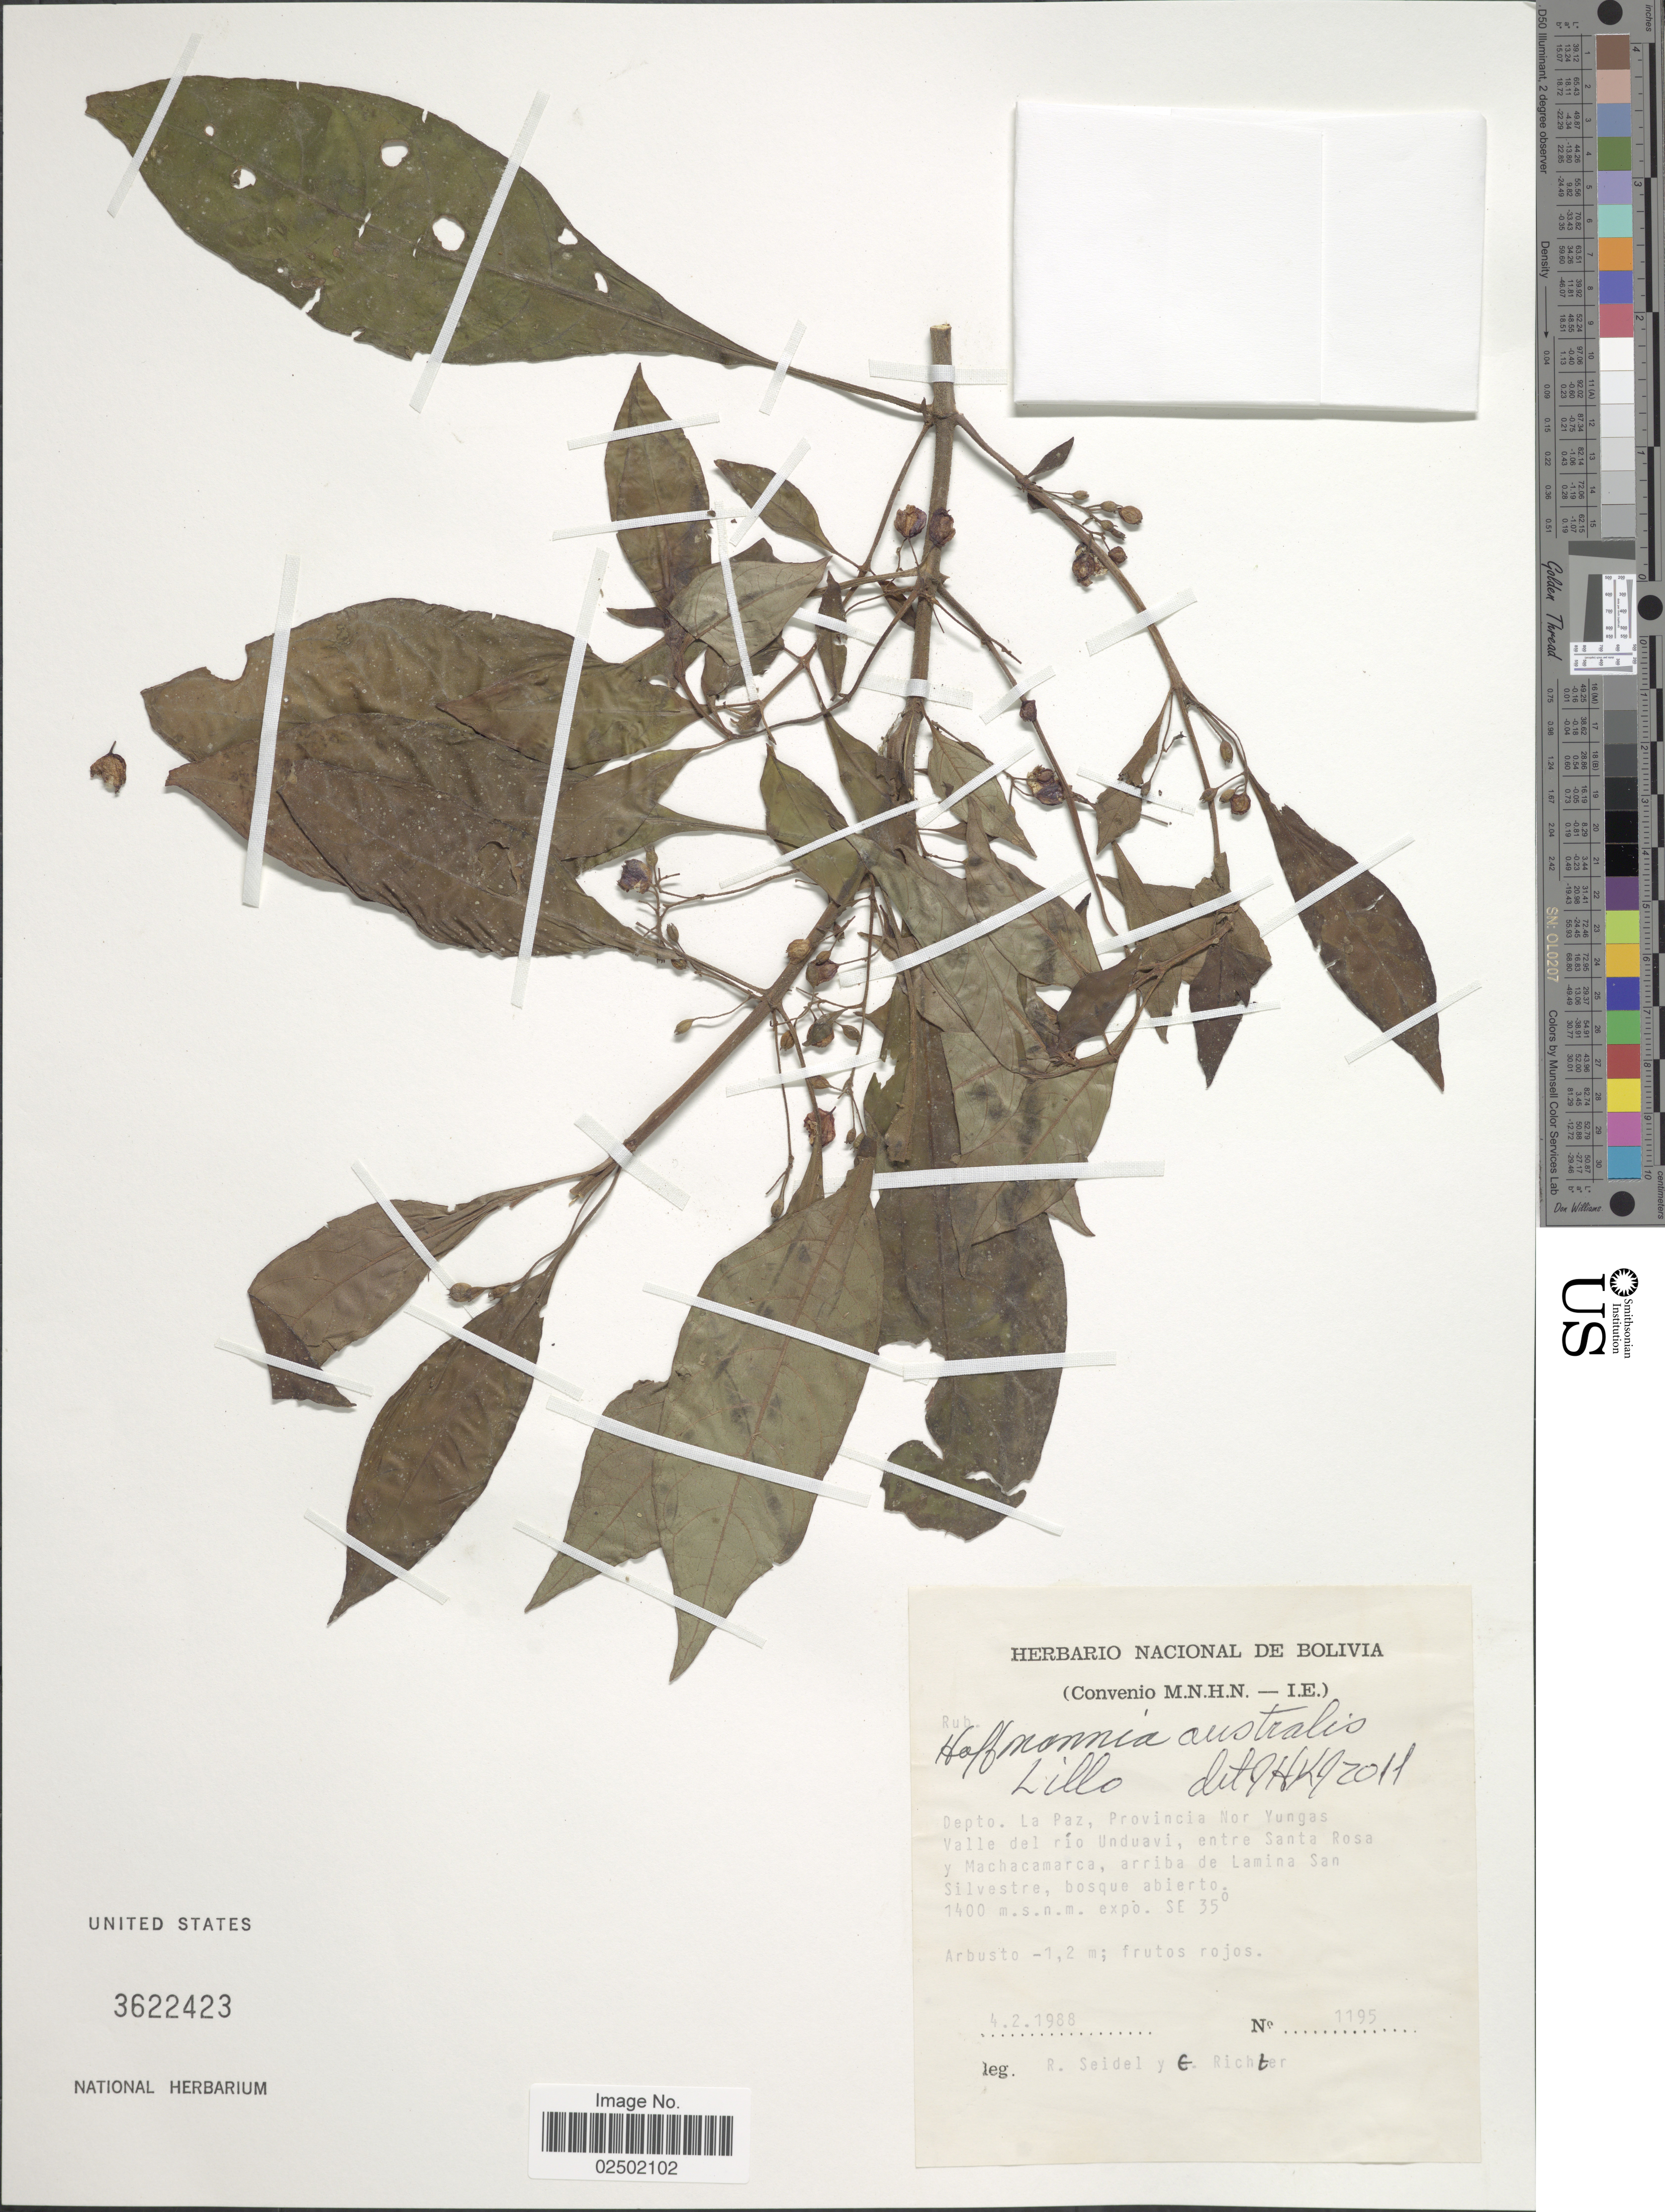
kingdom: Plantae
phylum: Tracheophyta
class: Magnoliopsida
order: Gentianales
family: Rubiaceae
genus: Hoffmannia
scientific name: Hoffmannia australis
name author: Lillo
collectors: R. Seidel & E. Richter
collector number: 1195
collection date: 1988-02-04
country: Bolivia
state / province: La Paz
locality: Depto. La Paz, Provincia Nor Yungas. Valle del rio Unduavi, entre Santa Rosa y Machacamarca, arriba de Lamina San Silvestre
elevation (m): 1400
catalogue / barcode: US 3622423